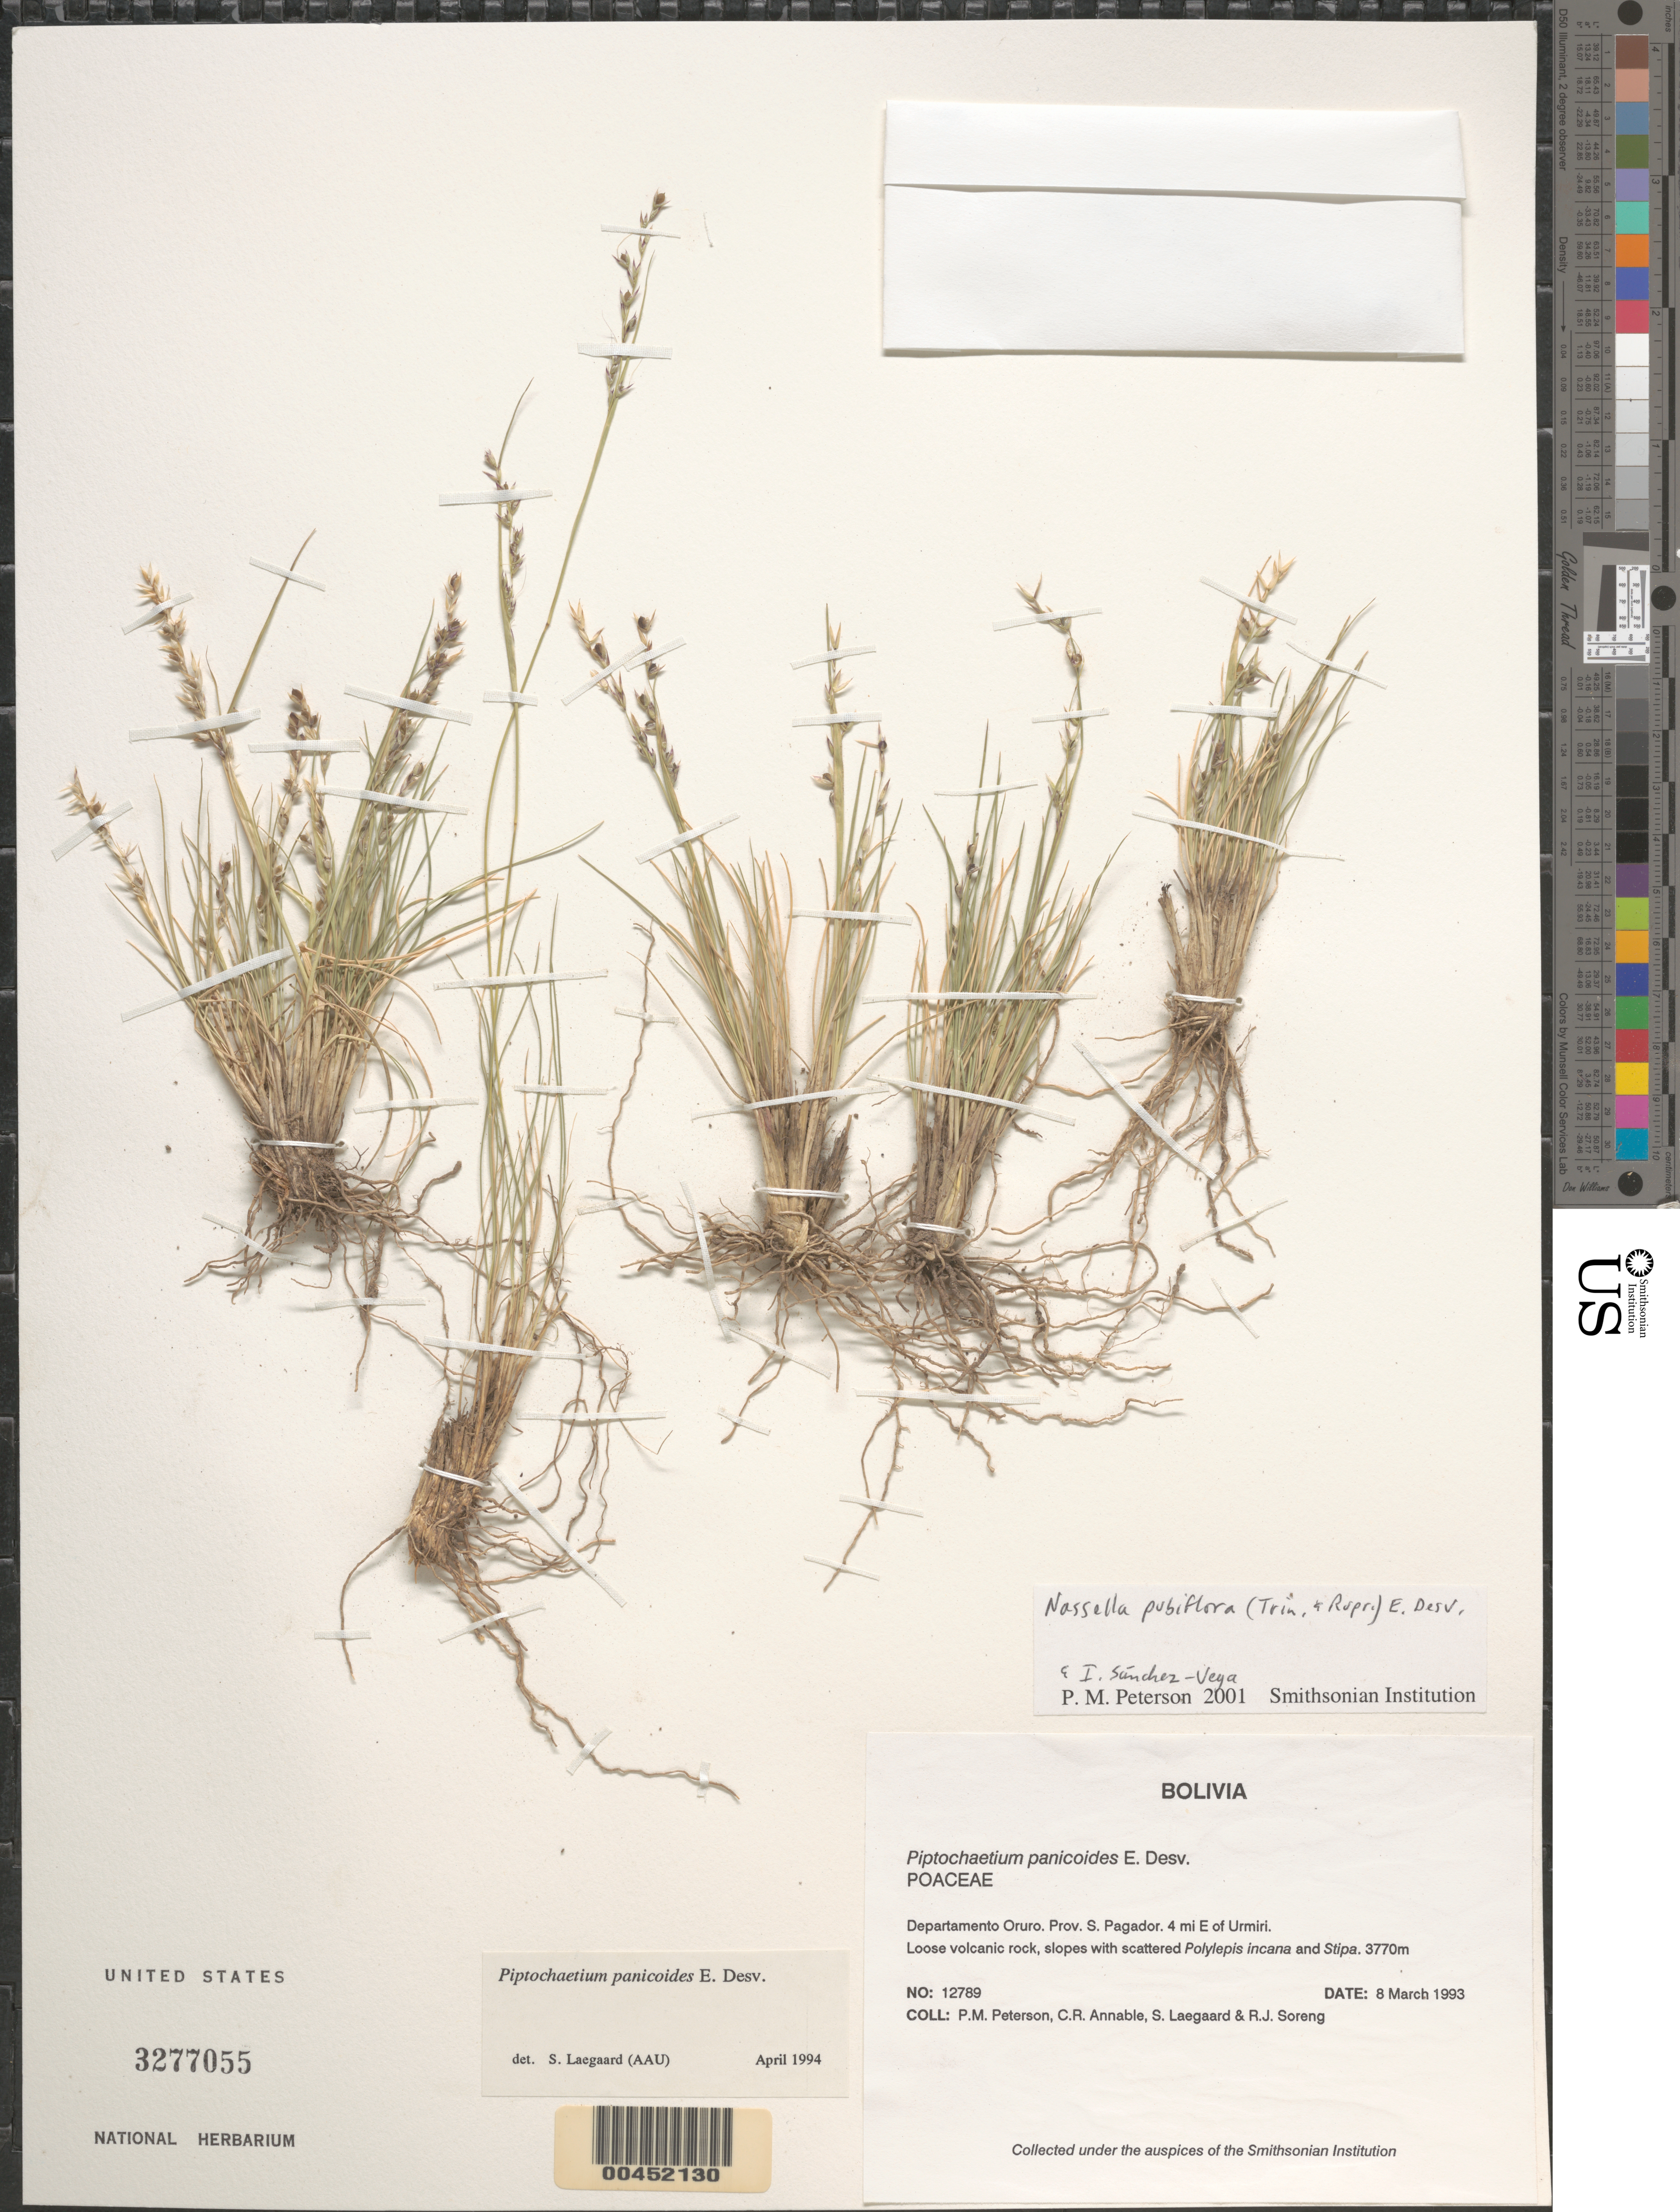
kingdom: Plantae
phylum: Tracheophyta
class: Liliopsida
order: Poales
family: Poaceae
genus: Piptochaetium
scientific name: Piptochaetium panicoides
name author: (Lam.) É. Desv.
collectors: P. M. Peterson, C. R. Annable, S. Lægaard & R. J. Soreng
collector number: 12789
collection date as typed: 08 Mar 1993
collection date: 1993-03-08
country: Bolivia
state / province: Oruro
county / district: Sebastián Pagador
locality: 4 mi E of Urmiri.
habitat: Loose volcanic rock, slopes with scattered Polylepis incana and Stipa.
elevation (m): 3770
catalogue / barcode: US 3277055